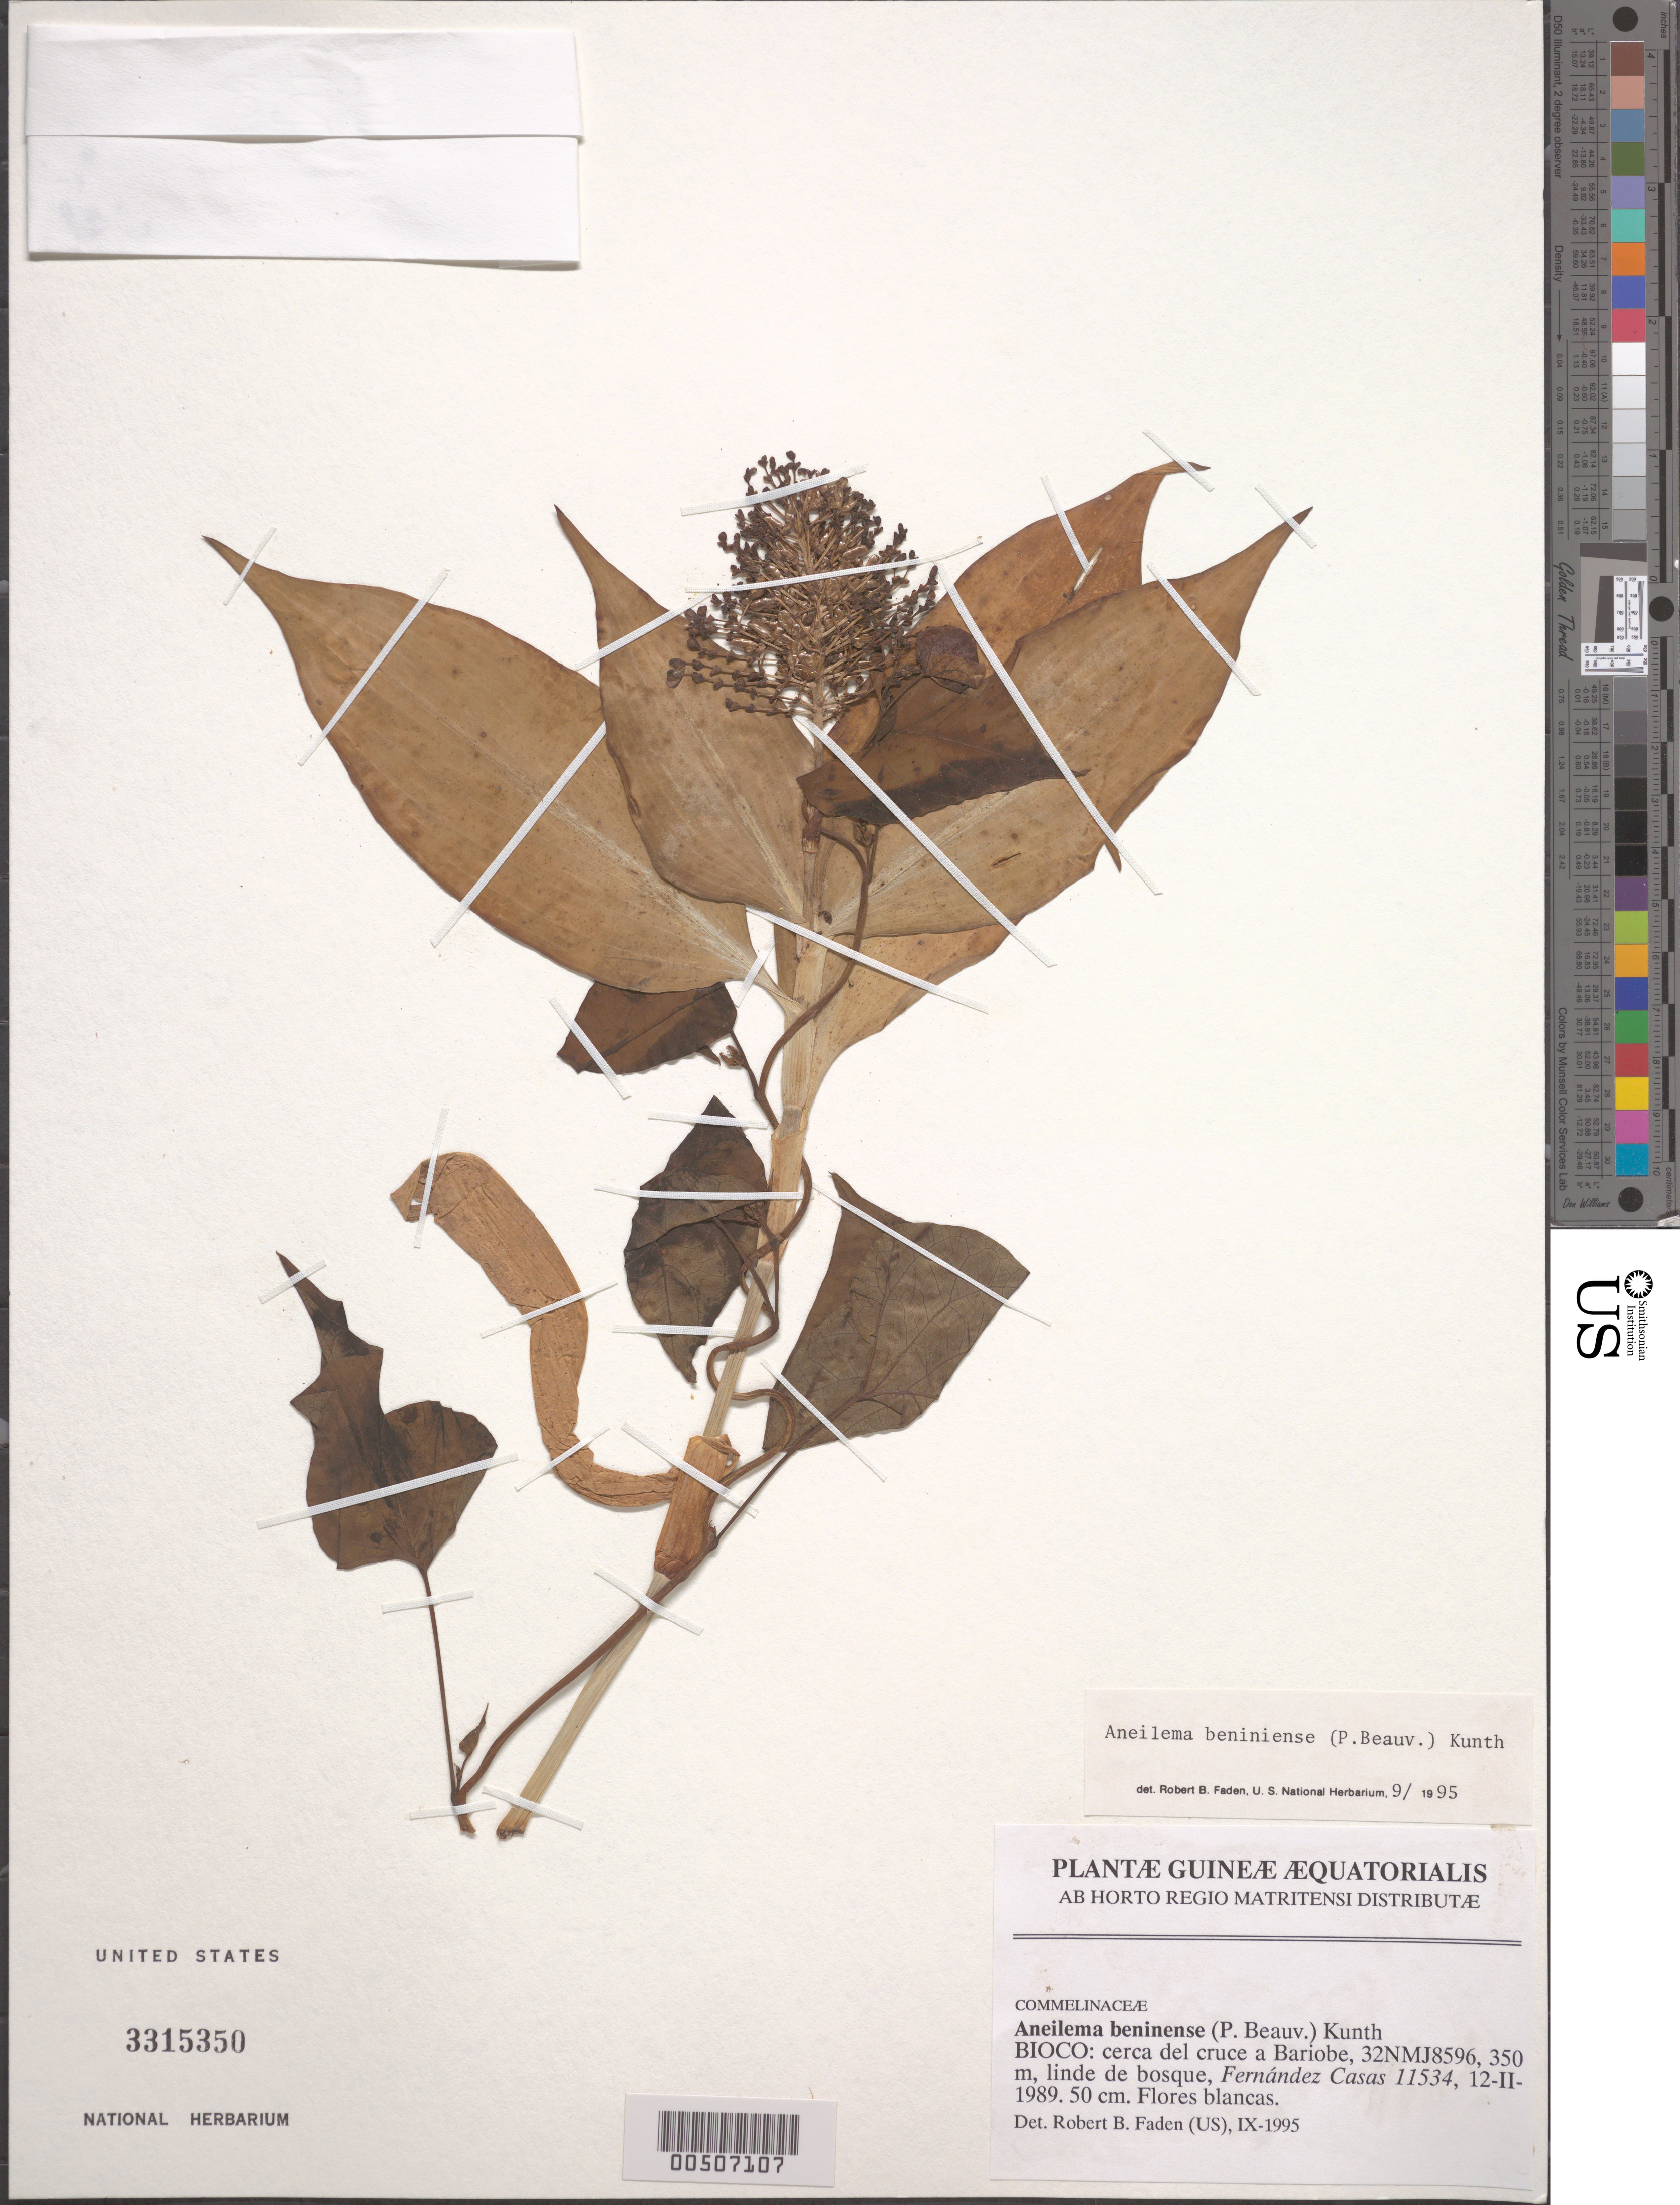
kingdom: Plantae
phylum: Tracheophyta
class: Liliopsida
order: Commelinales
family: Commelinaceae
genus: Aneilema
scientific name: Aneilema beniniense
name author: (P. Beauv.) Kunth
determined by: Faden, Robert B., (US), Smithsonian Institution - National Museum of Natural History (UNITED STATES)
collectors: F. Casas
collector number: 11534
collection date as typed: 12 Feb 1989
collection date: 1989-02-12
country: Equatorial Guinea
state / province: Bioko Norte / Bioko Sur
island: Bioko Island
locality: BaRiobe. [former Province of Fernando Pó (Bioko).]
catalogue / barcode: US 3315350